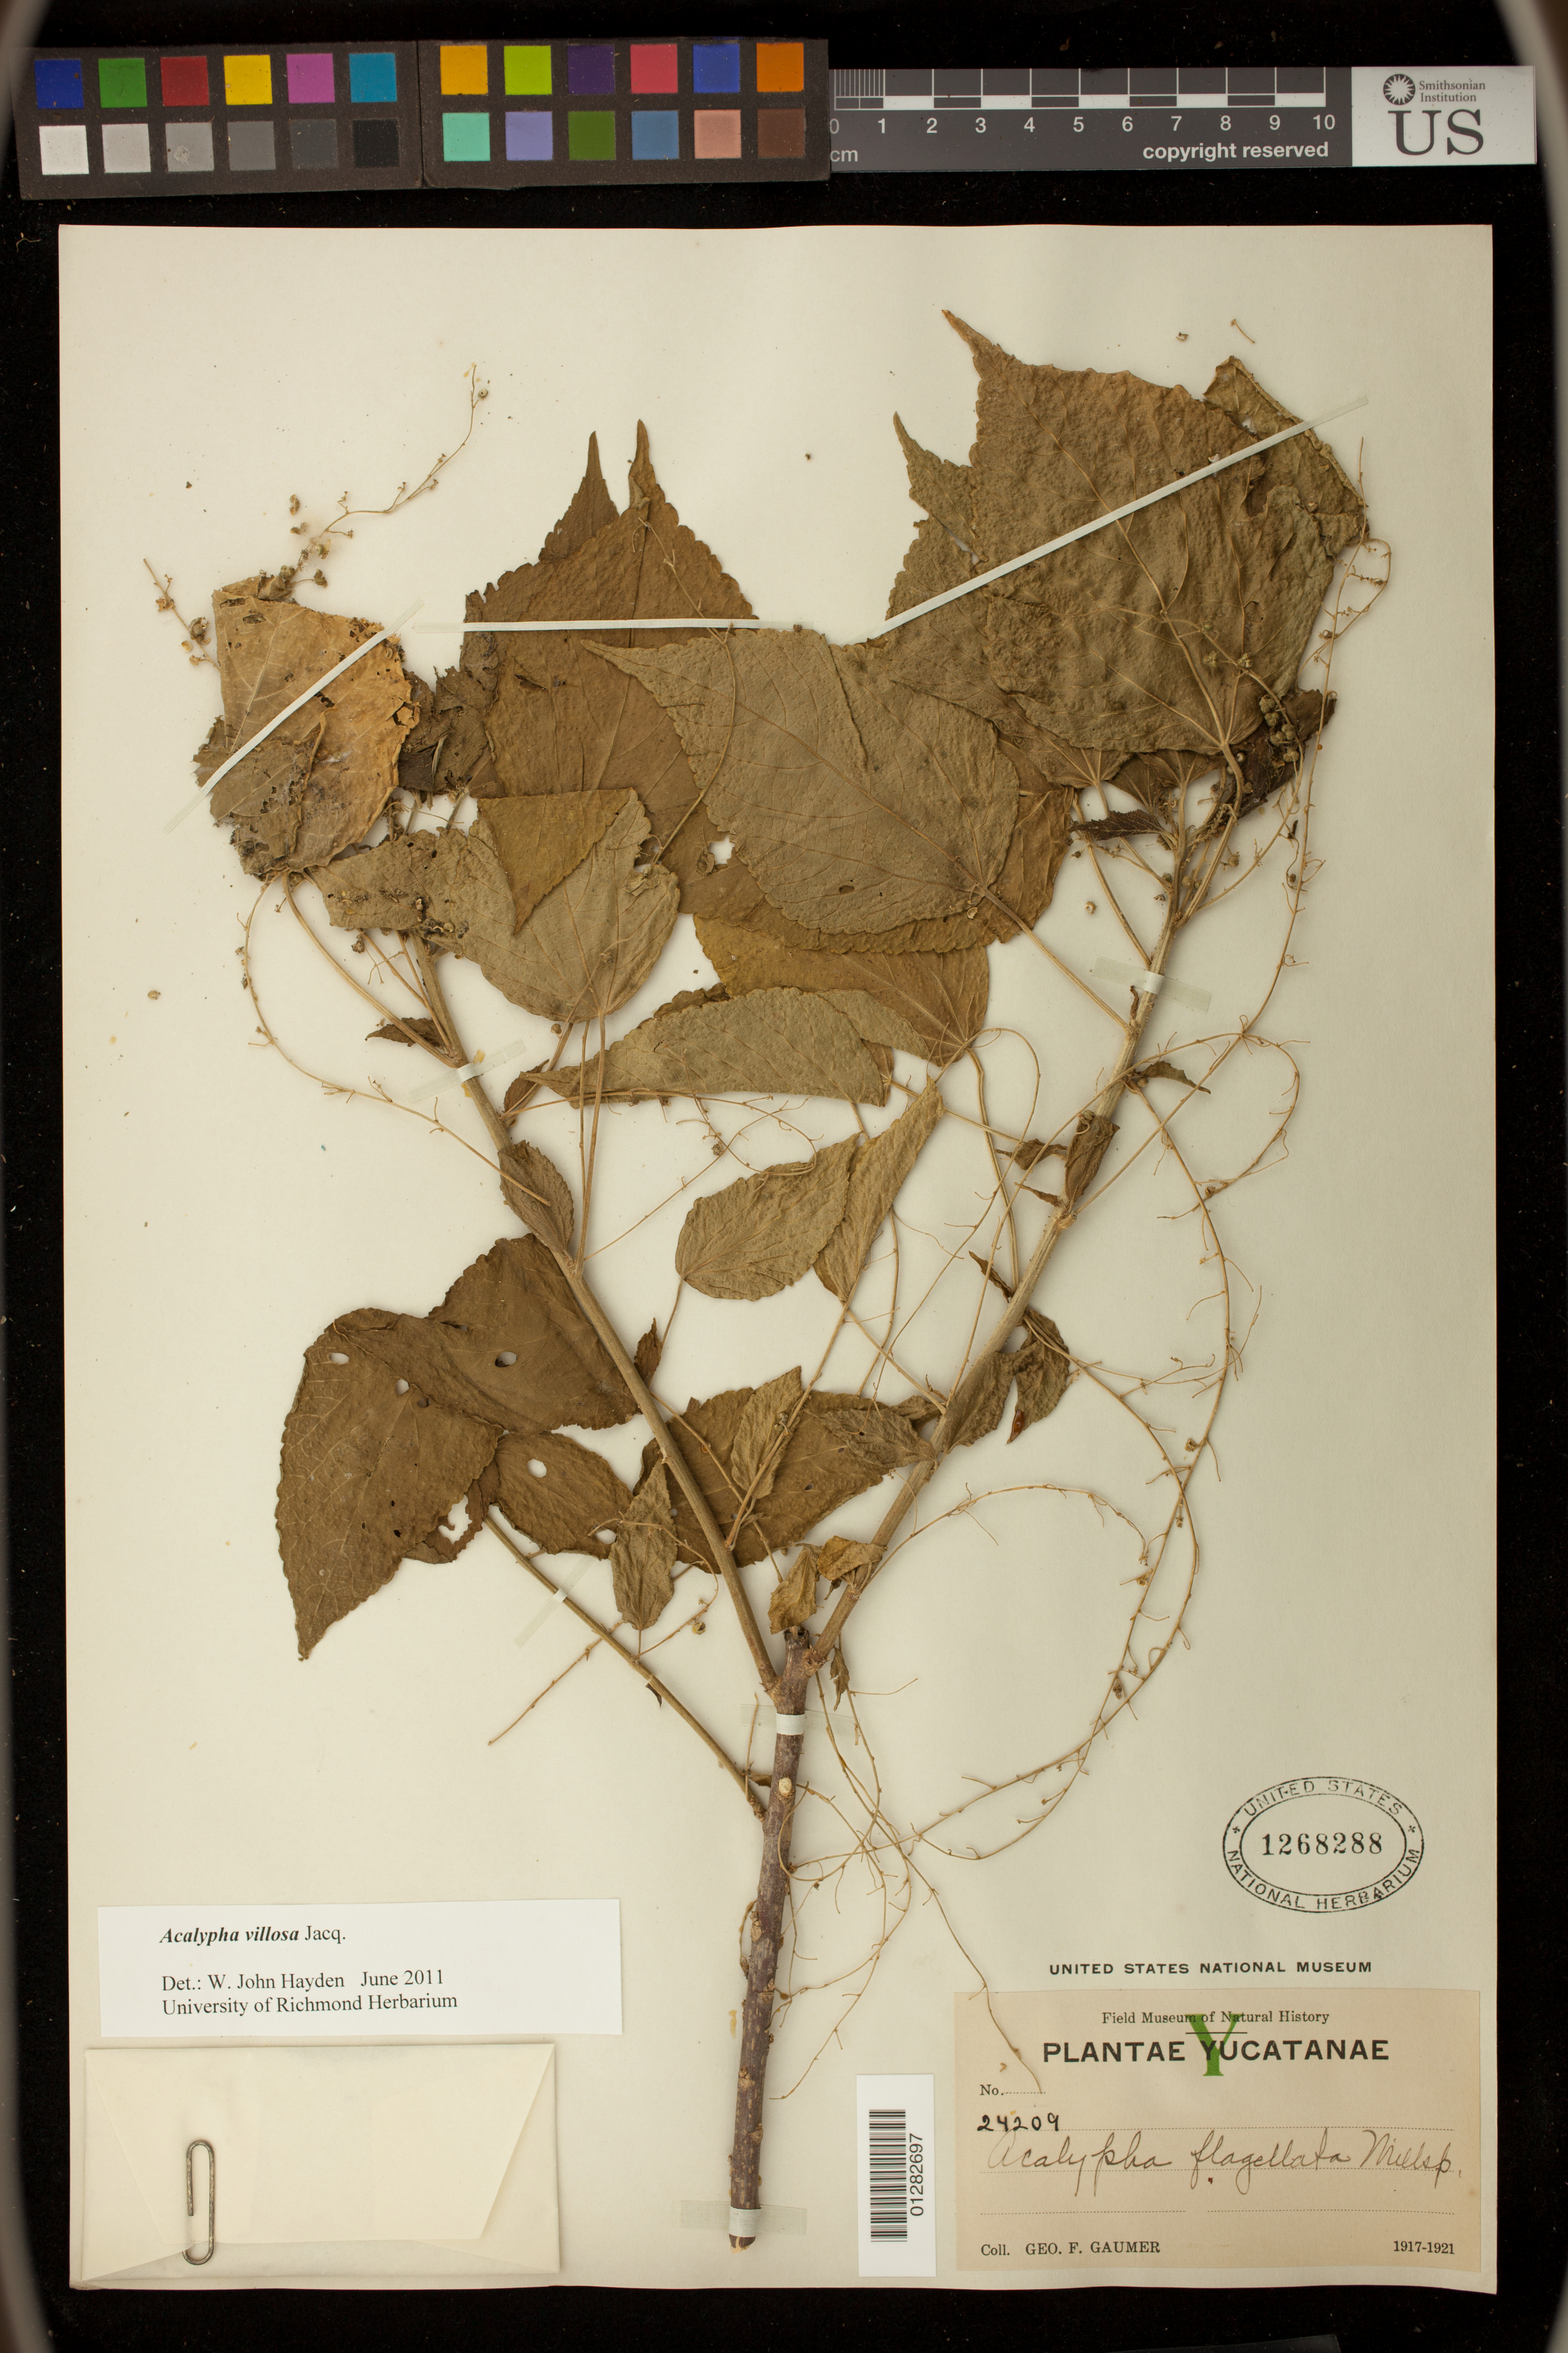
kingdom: Plantae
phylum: Tracheophyta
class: Magnoliopsida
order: Malpighiales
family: Euphorbiaceae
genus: Acalypha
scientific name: Acalypha villosa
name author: Jacq.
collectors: P. C. Standley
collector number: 24209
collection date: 1917/1921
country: Mexico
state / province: Yucatán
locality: Yucatan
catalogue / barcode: US 1268288